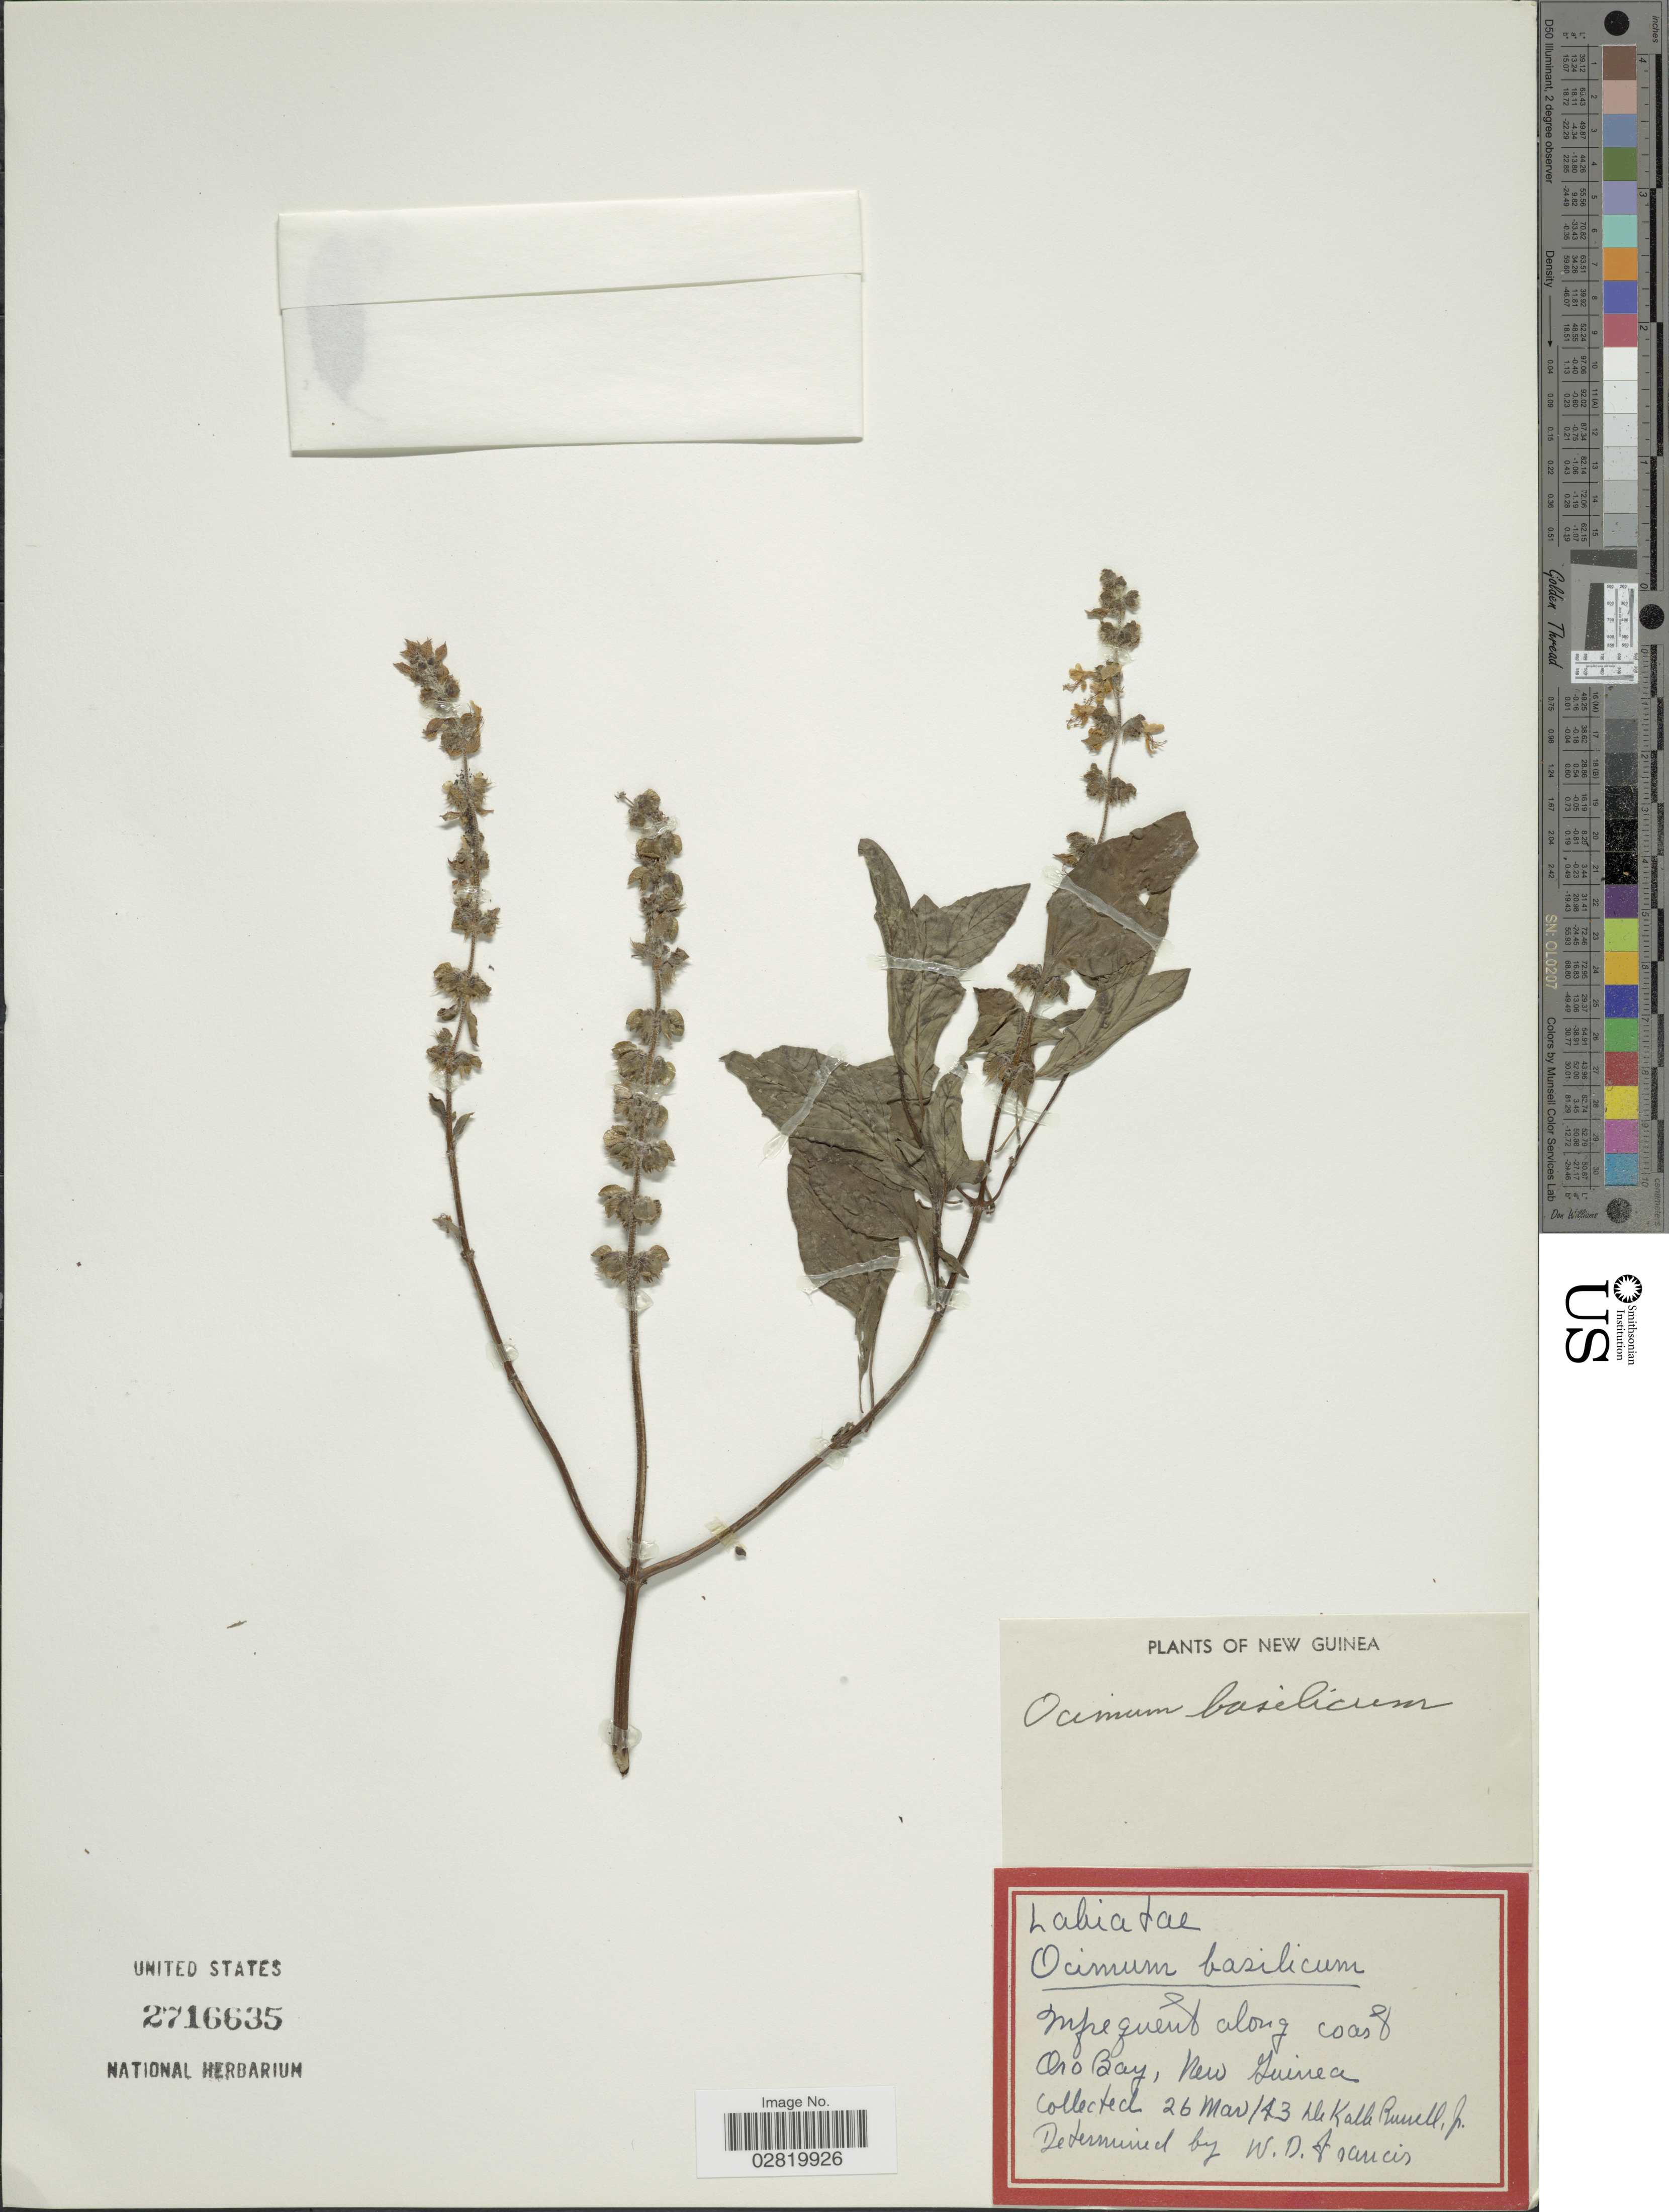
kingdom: Plantae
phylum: Tracheophyta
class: Magnoliopsida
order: Lamiales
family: Lamiaceae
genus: Ocimum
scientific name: Ocimum basilicum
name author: L.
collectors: D. K. Russell Jr.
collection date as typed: Transcribed d/m/y: 26/3/43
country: Papua New Guinea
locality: New Guinea, Infrequent along coast Oro Bay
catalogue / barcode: US 2716635